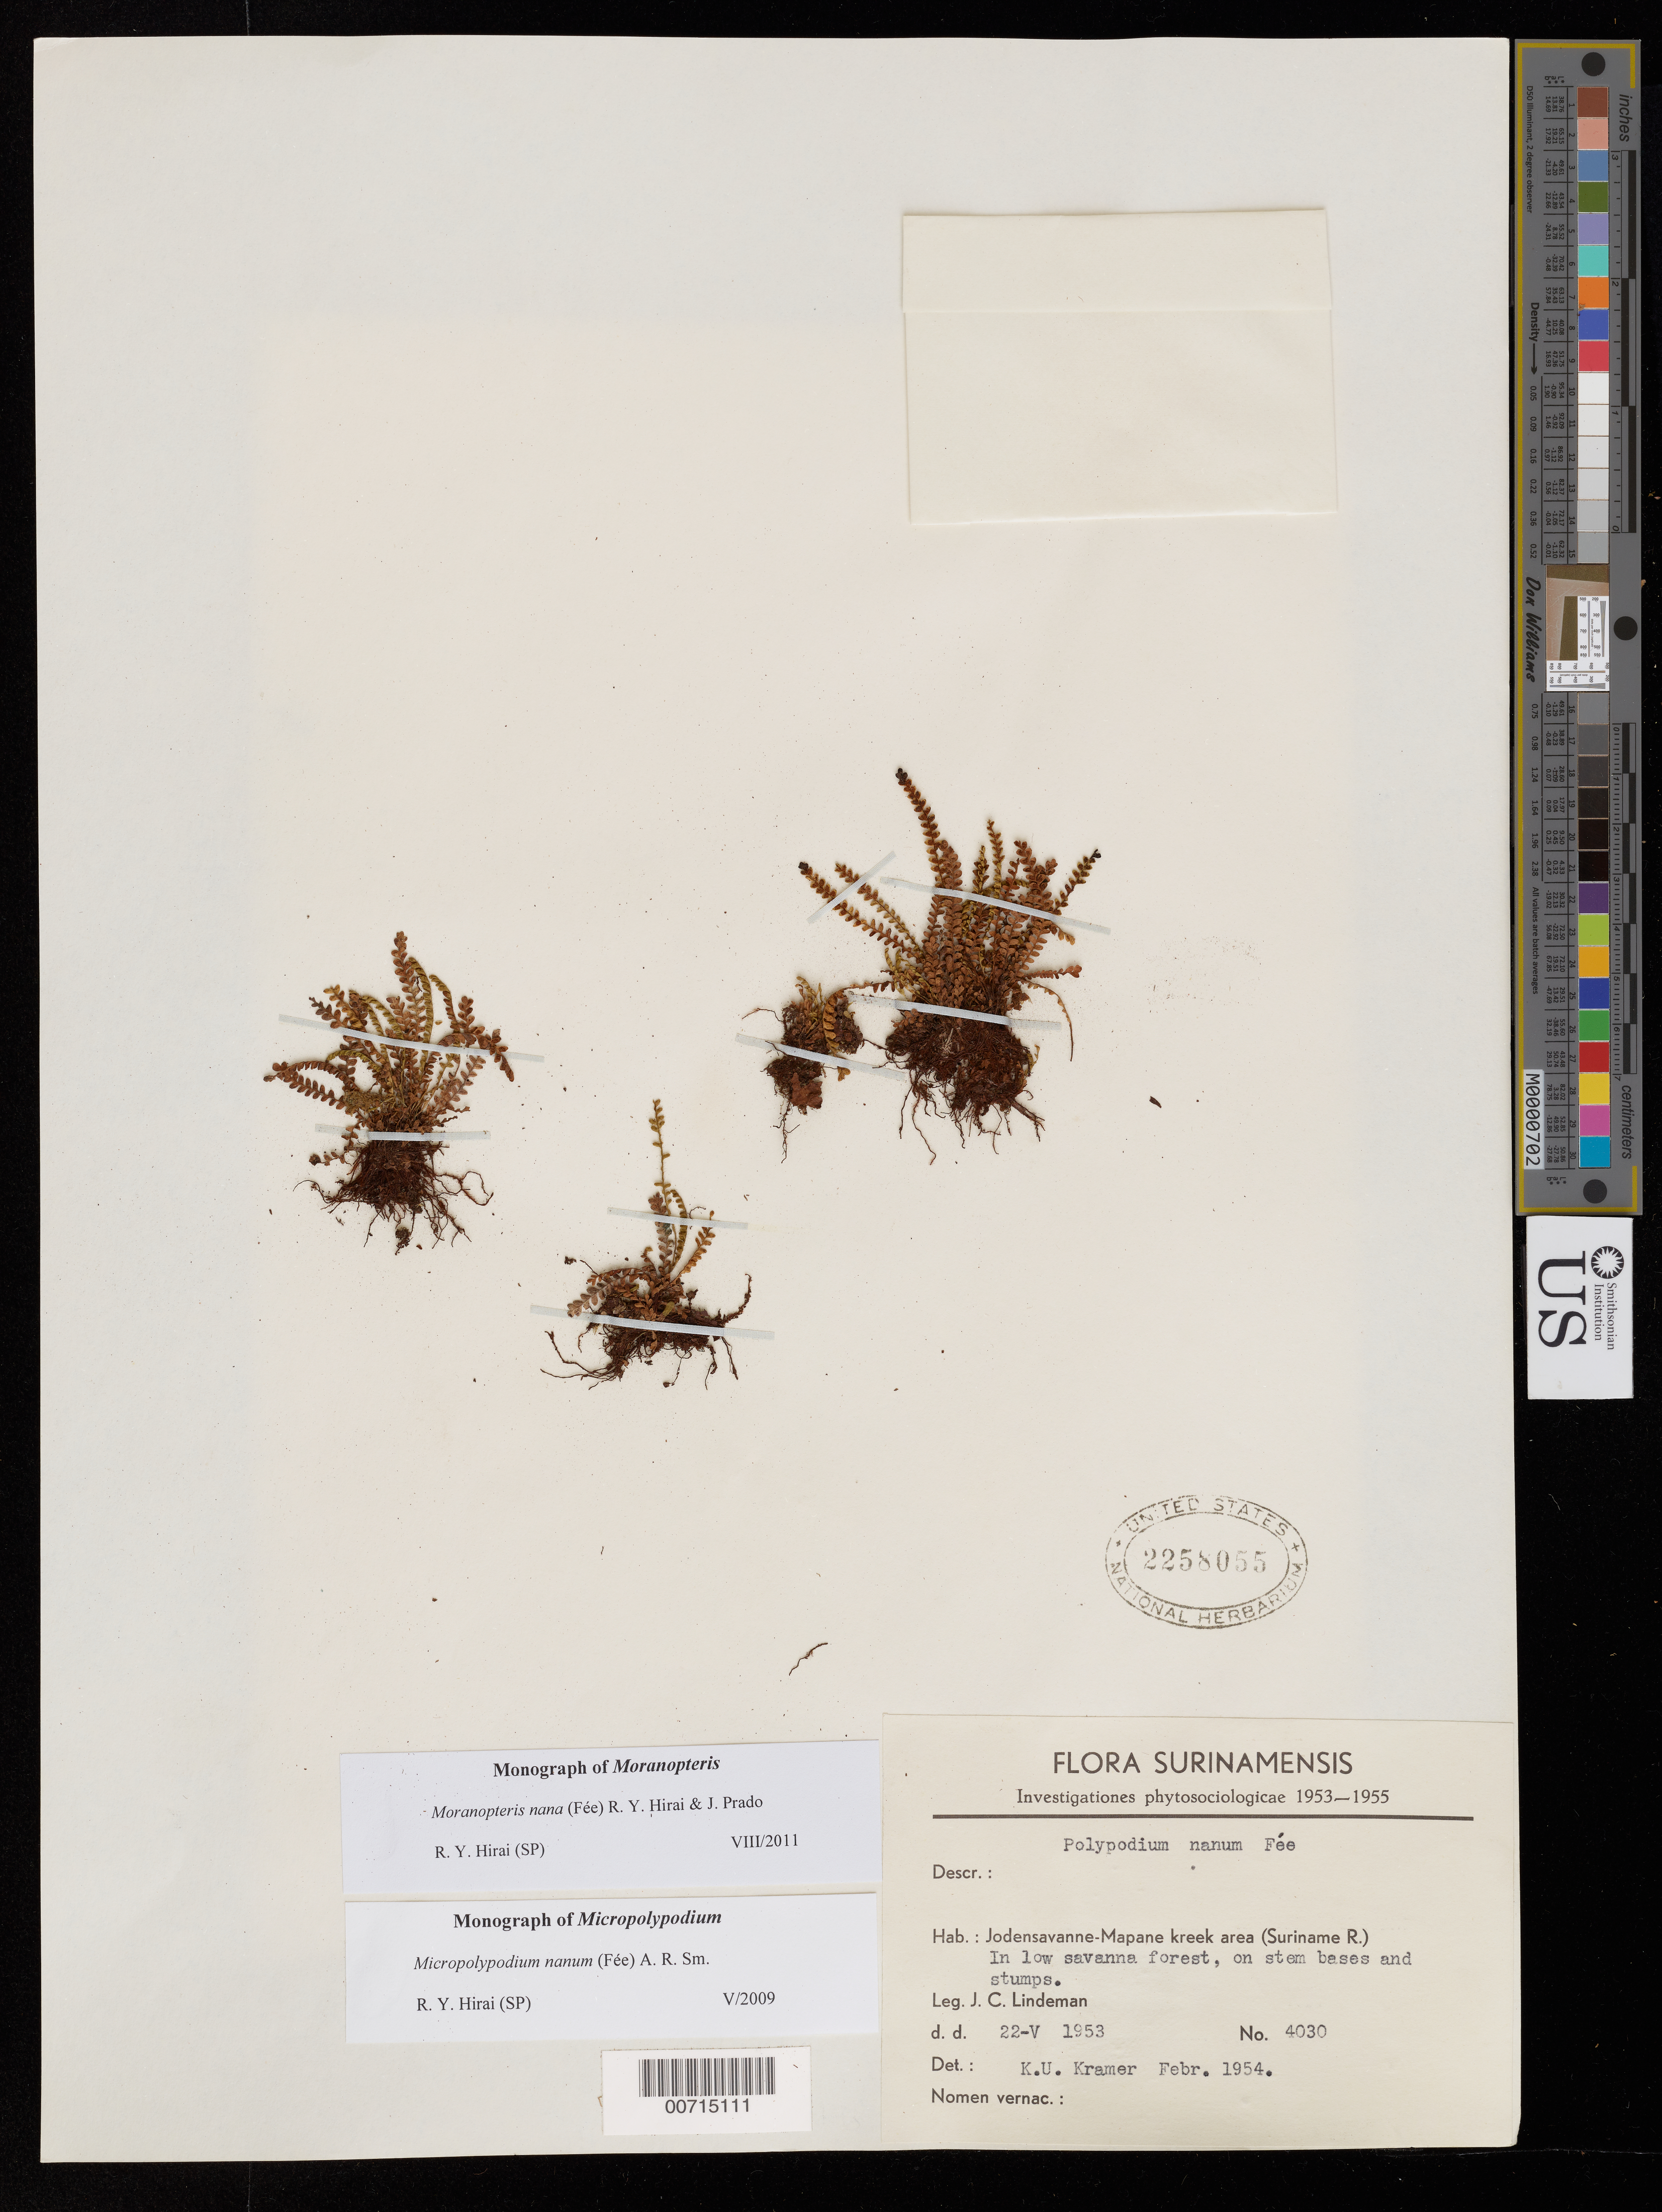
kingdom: Plantae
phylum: Tracheophyta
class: Polypodiopsida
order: Polypodiales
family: Polypodiaceae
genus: Moranopteris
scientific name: Moranopteris nana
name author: (Fée) R. Y. Hirai & J. Prado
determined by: Hirai, R. Y., (SP)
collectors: J. C. Lindeman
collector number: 4030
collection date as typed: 22-May-53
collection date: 1953-05-22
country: Suriname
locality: Jodensavanne-Mapane kreek area (Suriname River)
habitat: Low savanna forest, on stem bases and stumps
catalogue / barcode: US 2258055